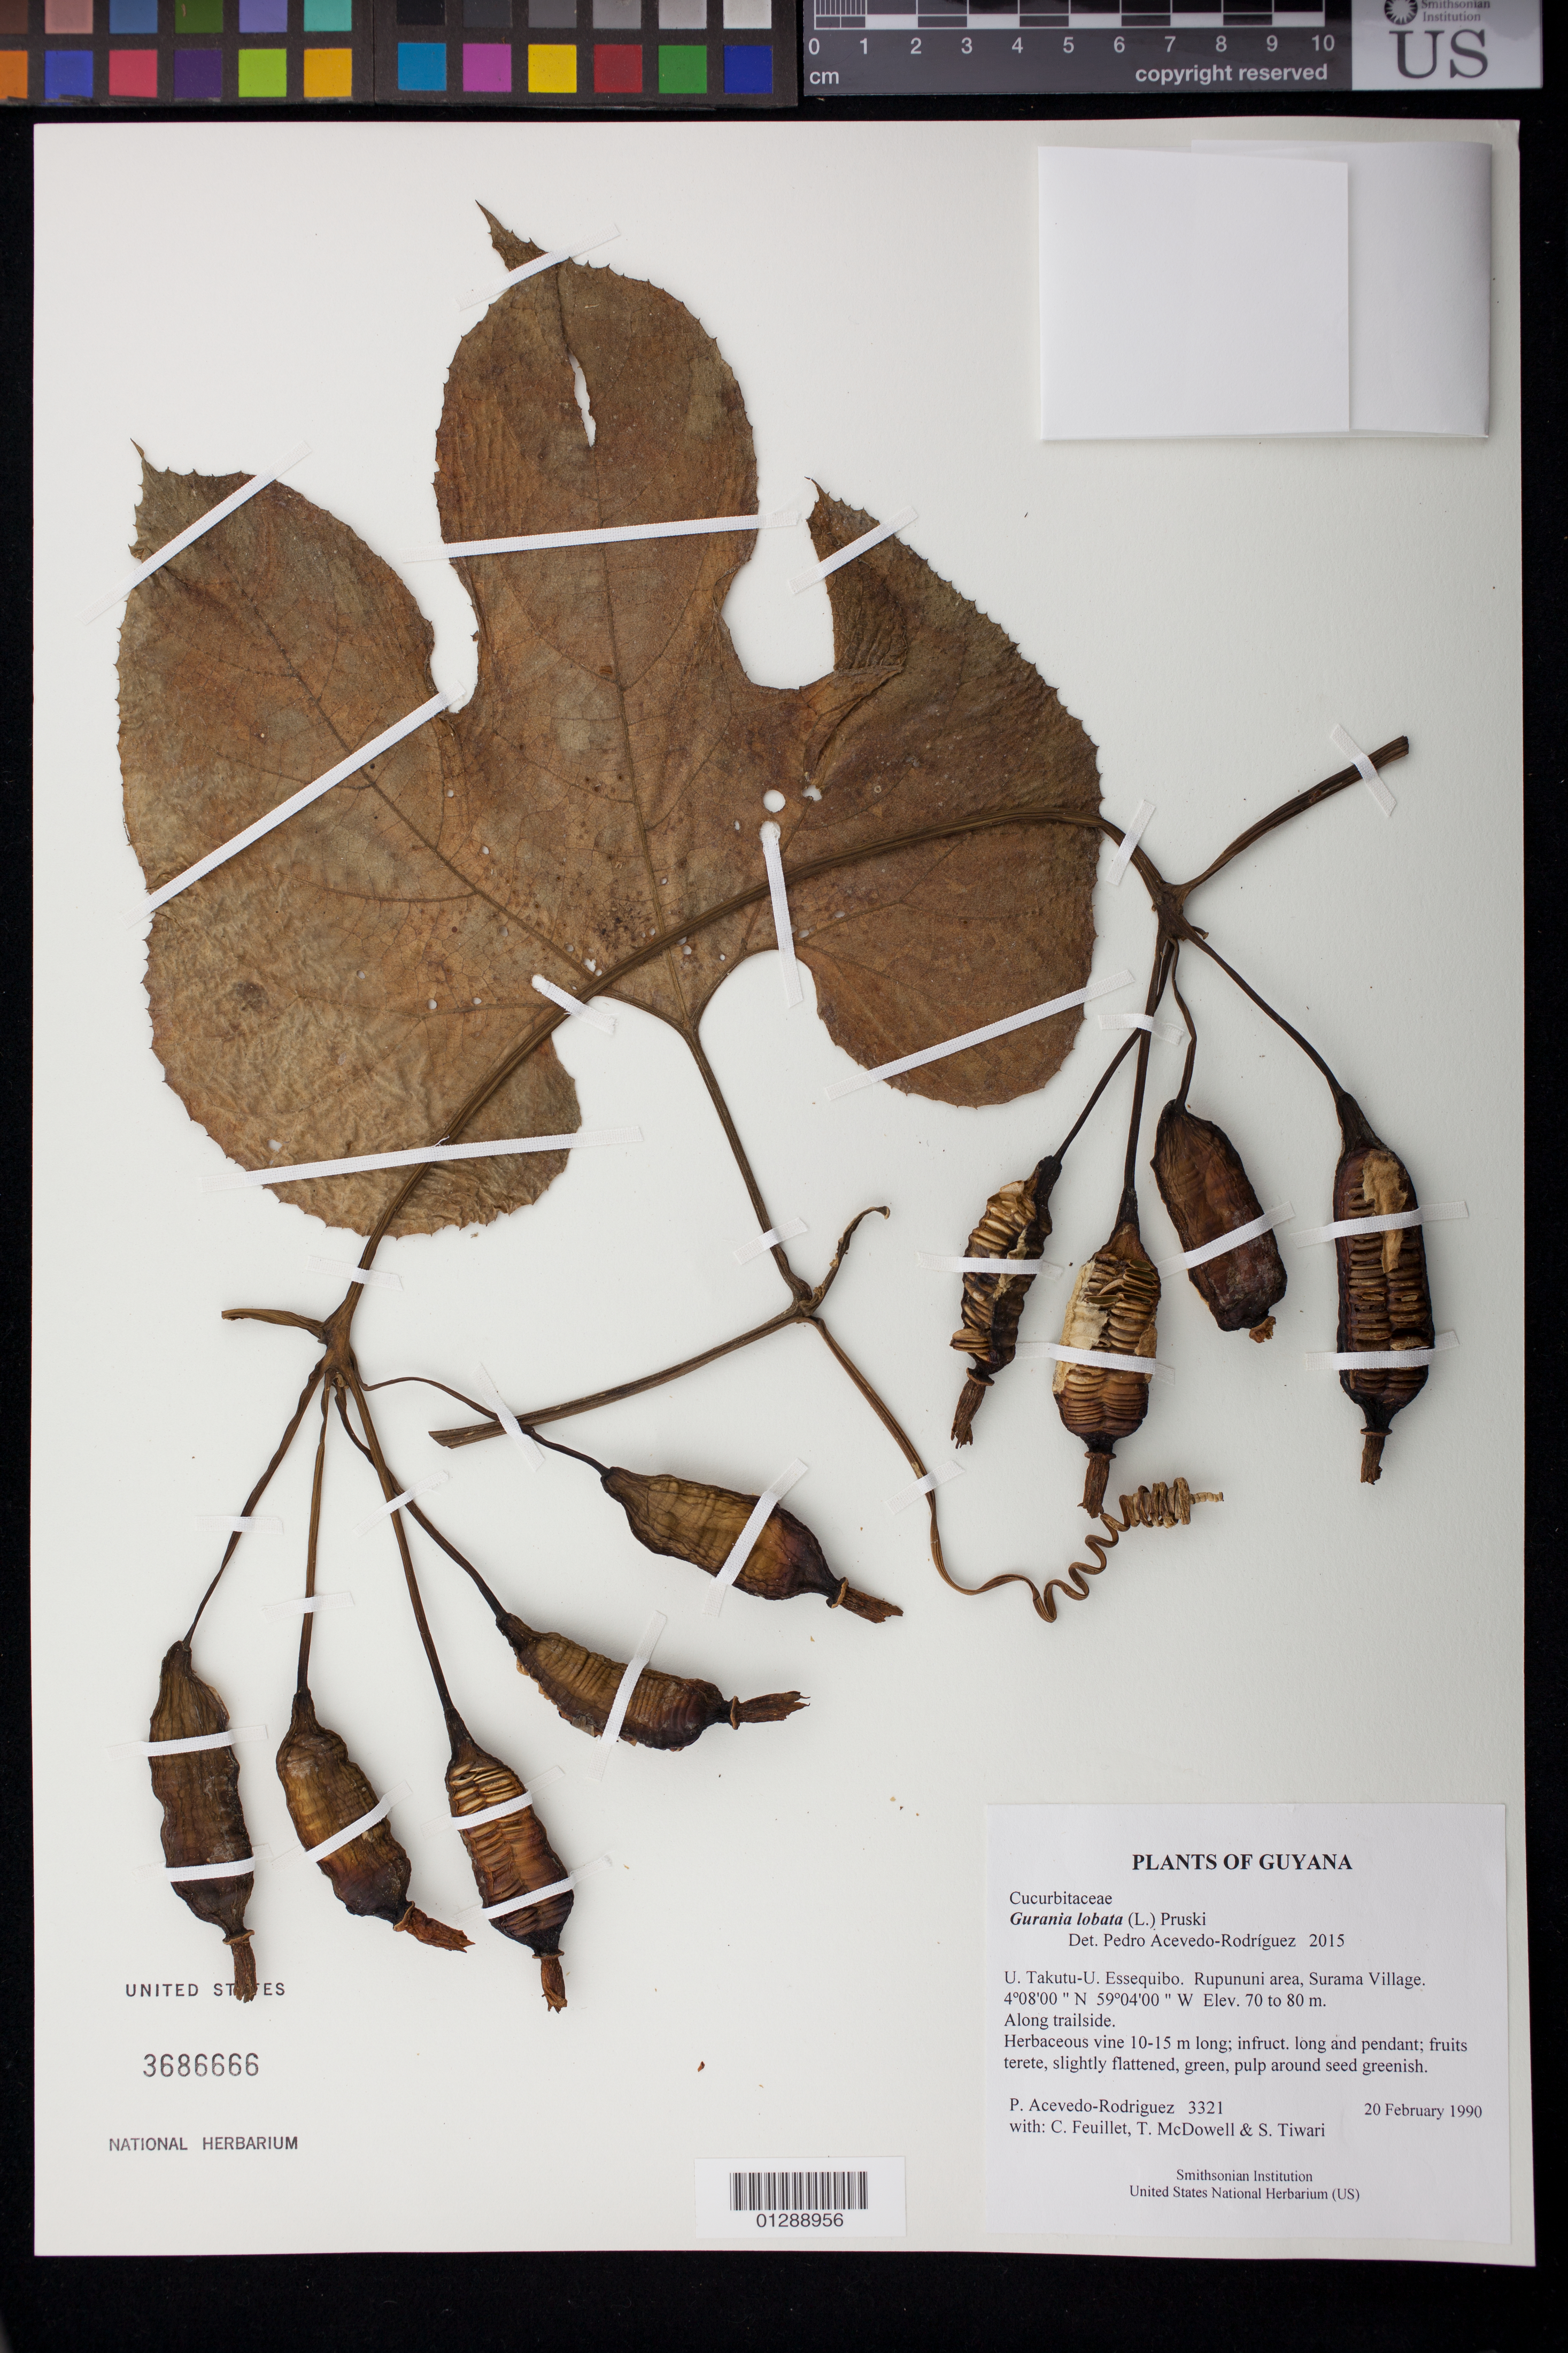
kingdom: Plantae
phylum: Tracheophyta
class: Magnoliopsida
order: Cucurbitales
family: Cucurbitaceae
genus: Gurania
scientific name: Gurania lobata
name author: (L.) Pruski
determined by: Acevedo-Rodríguez, P., (BOT), Smithsonian Institution - National Museum of Natural History (UNITED STATES)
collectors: P. Acevedo-Rodr., C. Feuillet, T. McDowell & S. Tiwari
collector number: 3321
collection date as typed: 20 February 1990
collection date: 1990-02-20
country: Guyana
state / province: U. Takutu-U. Essequibo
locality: Rupununi area, Surama village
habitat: Along trailside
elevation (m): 70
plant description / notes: US, NY, MO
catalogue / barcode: US 3686666